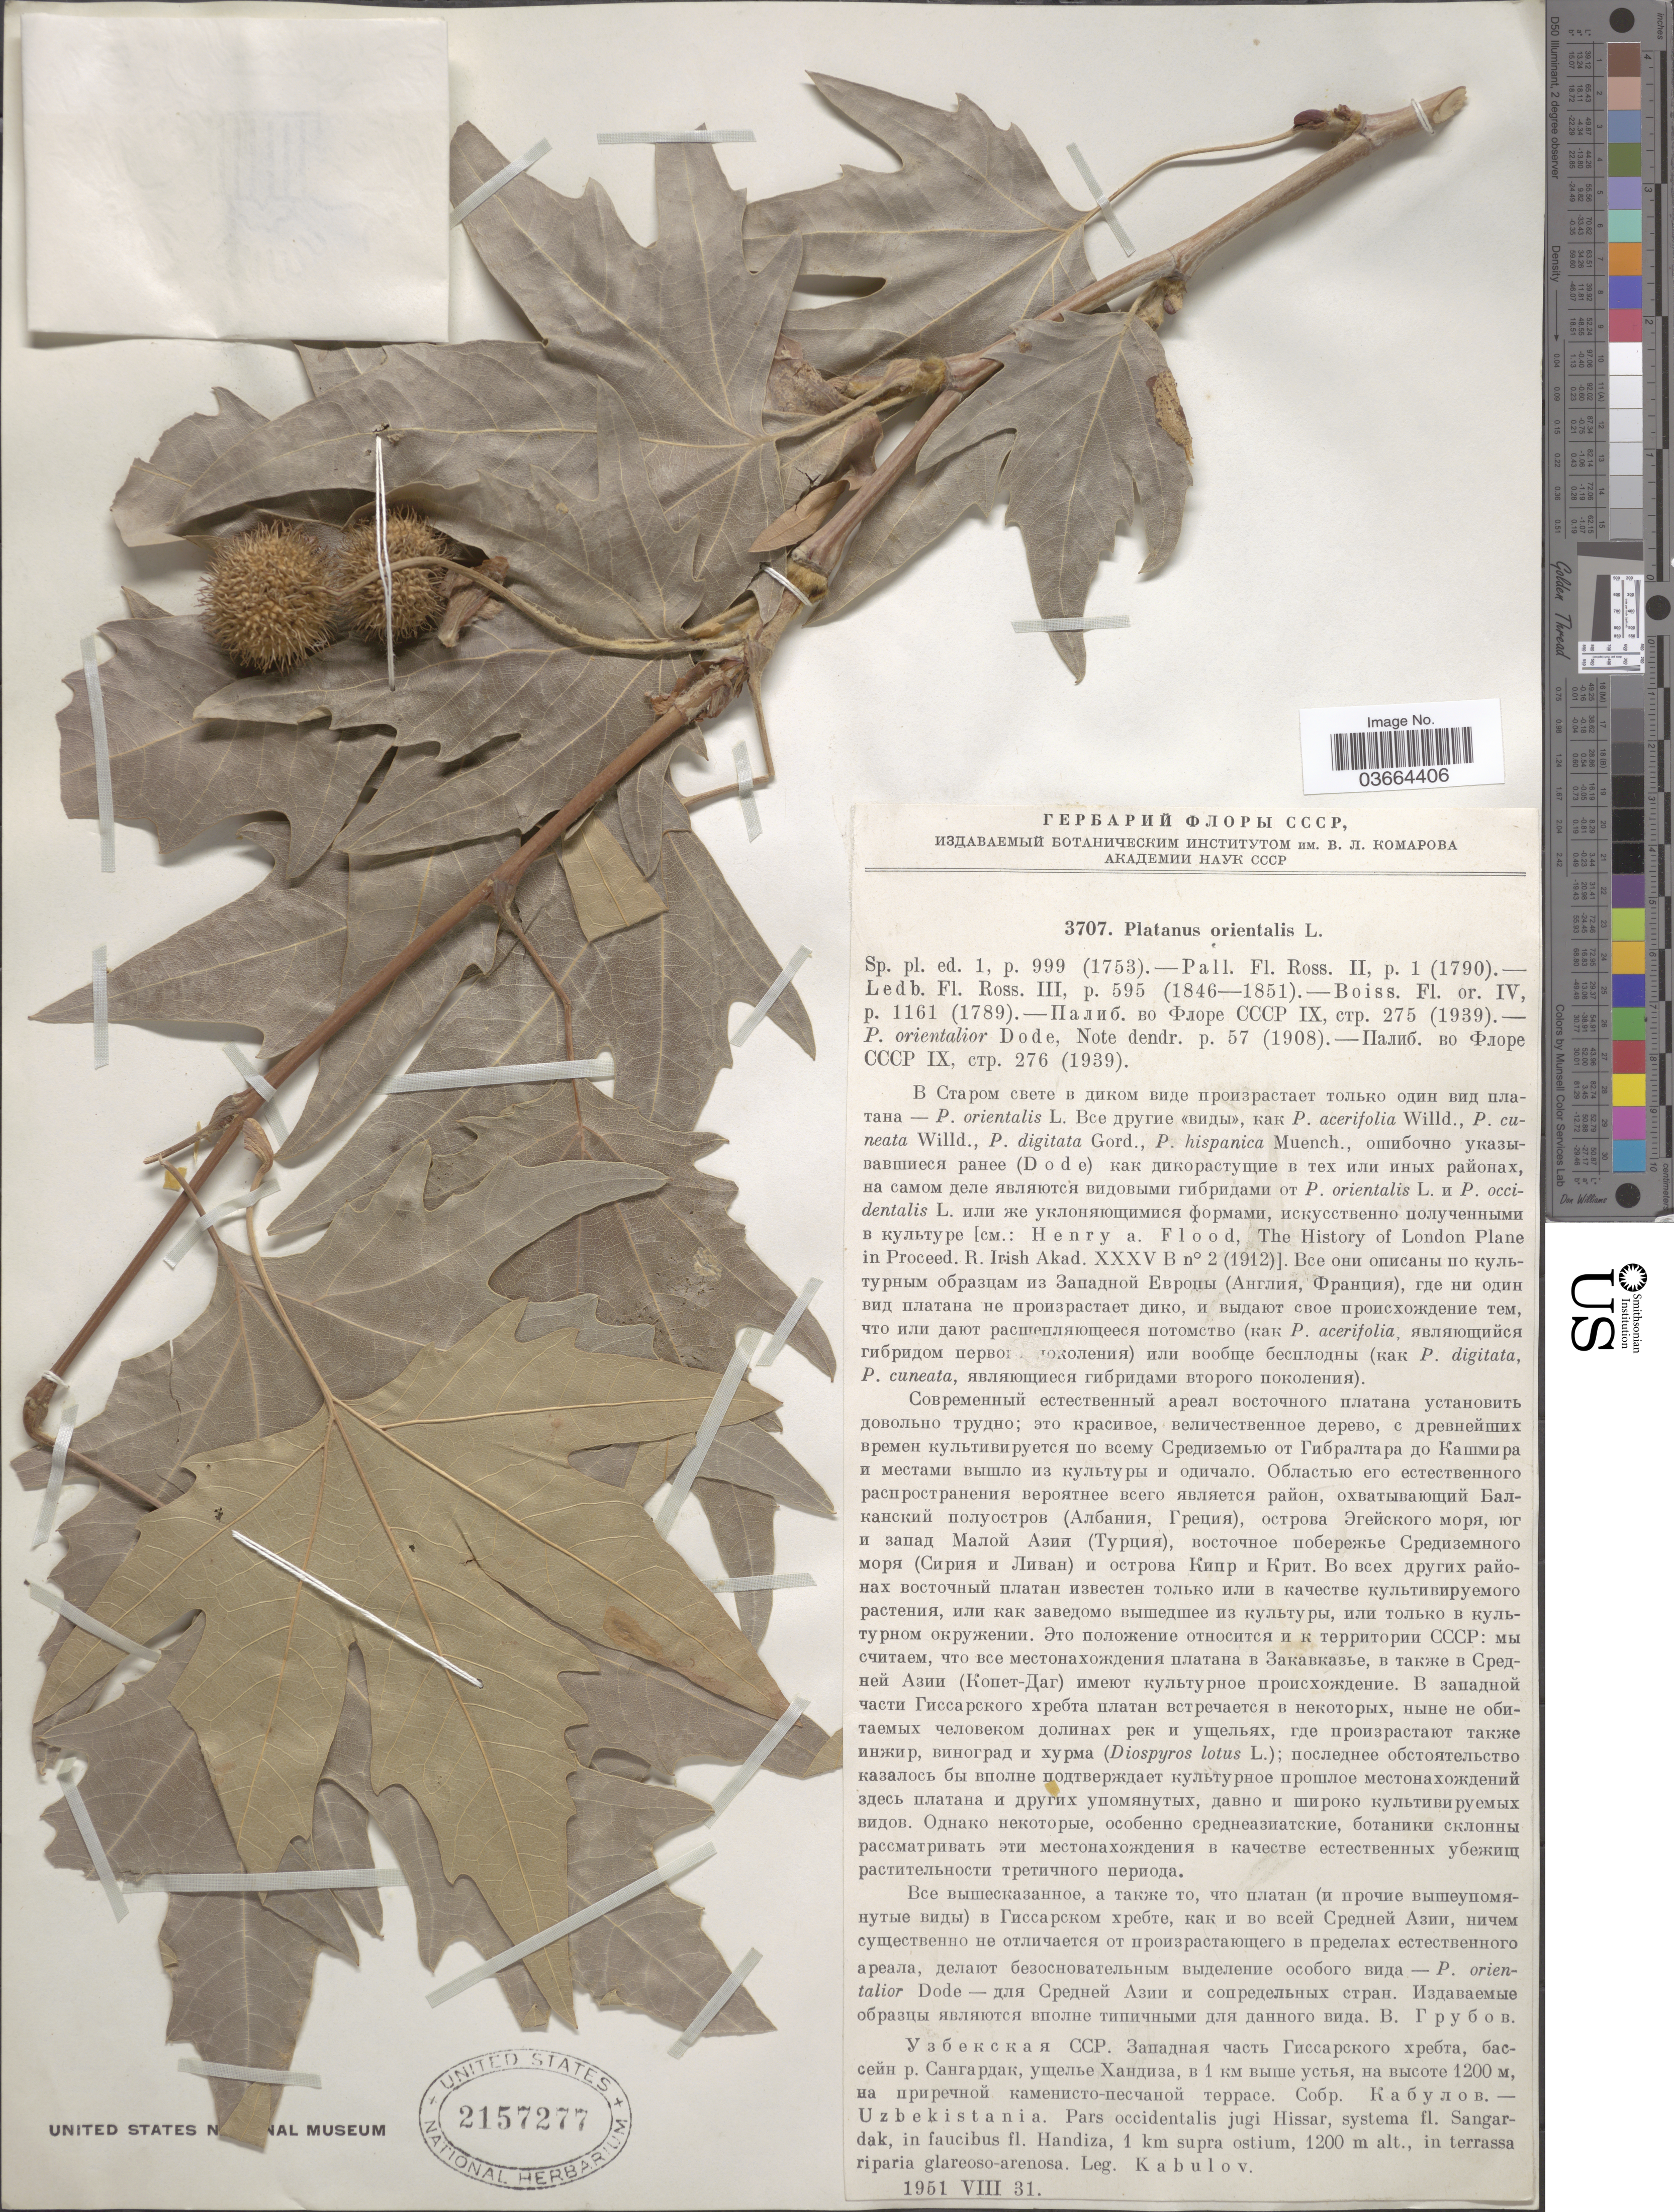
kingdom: Plantae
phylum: Tracheophyta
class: Magnoliopsida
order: Proteales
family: Platanaceae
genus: Platanus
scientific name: Platanus orientalis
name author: L.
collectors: Kabulov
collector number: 3707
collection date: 1951-08-31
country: Uzbekistan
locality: Uzbekistania. Pars occidentalis jugi Hissar, systema fl. Sangardak, in faucibus fl. Handiza, 1 km supra ostium.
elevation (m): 1200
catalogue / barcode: US 2157277